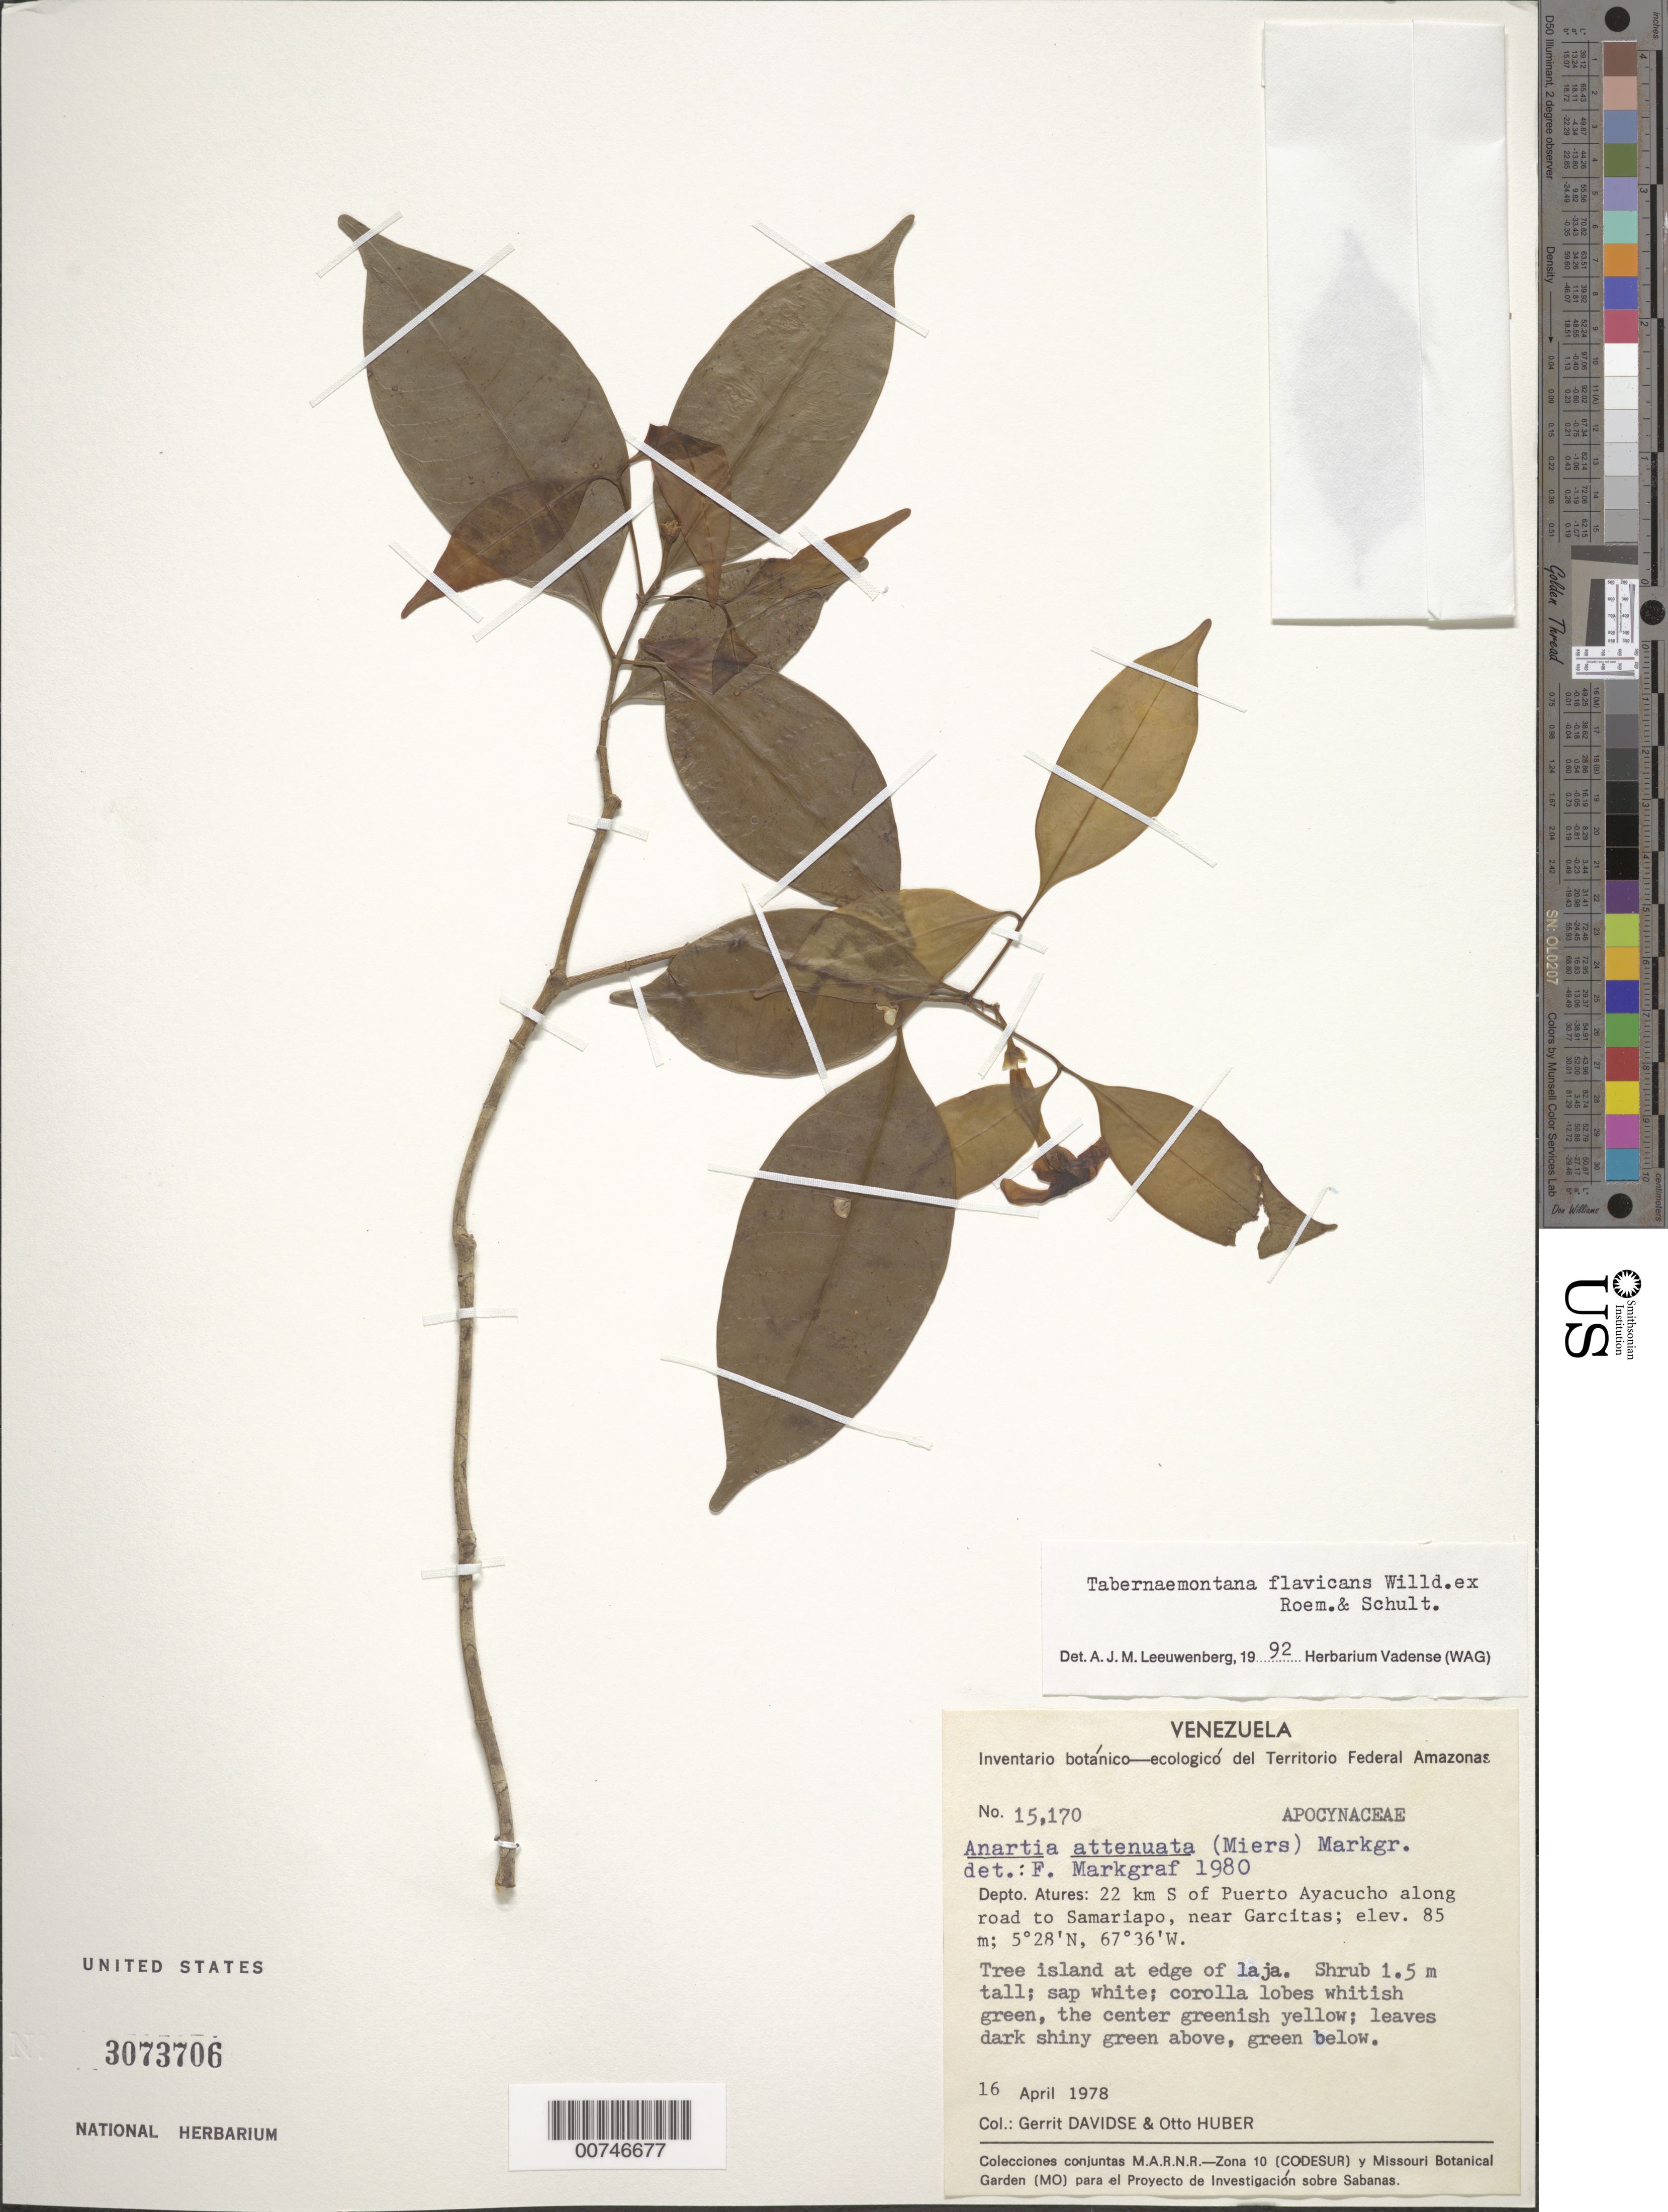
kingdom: Plantae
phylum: Tracheophyta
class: Magnoliopsida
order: Gentianales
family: Apocynaceae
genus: Tabernaemontana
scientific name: Tabernaemontana flavicans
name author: Willd. ex Roem. & Schult.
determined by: Leeuwenberg, A. J. M.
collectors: G. Davidse & O. Huber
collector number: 15170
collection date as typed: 16-Apr-78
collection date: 1978-04-16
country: Venezuela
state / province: Amazonas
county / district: Atures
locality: Puerto Ayacucho, 22 km S of along road to Samariapo, near Garcitas, Río Orinoco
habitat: Tree island at edge of laja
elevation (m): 85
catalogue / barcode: US 3073706